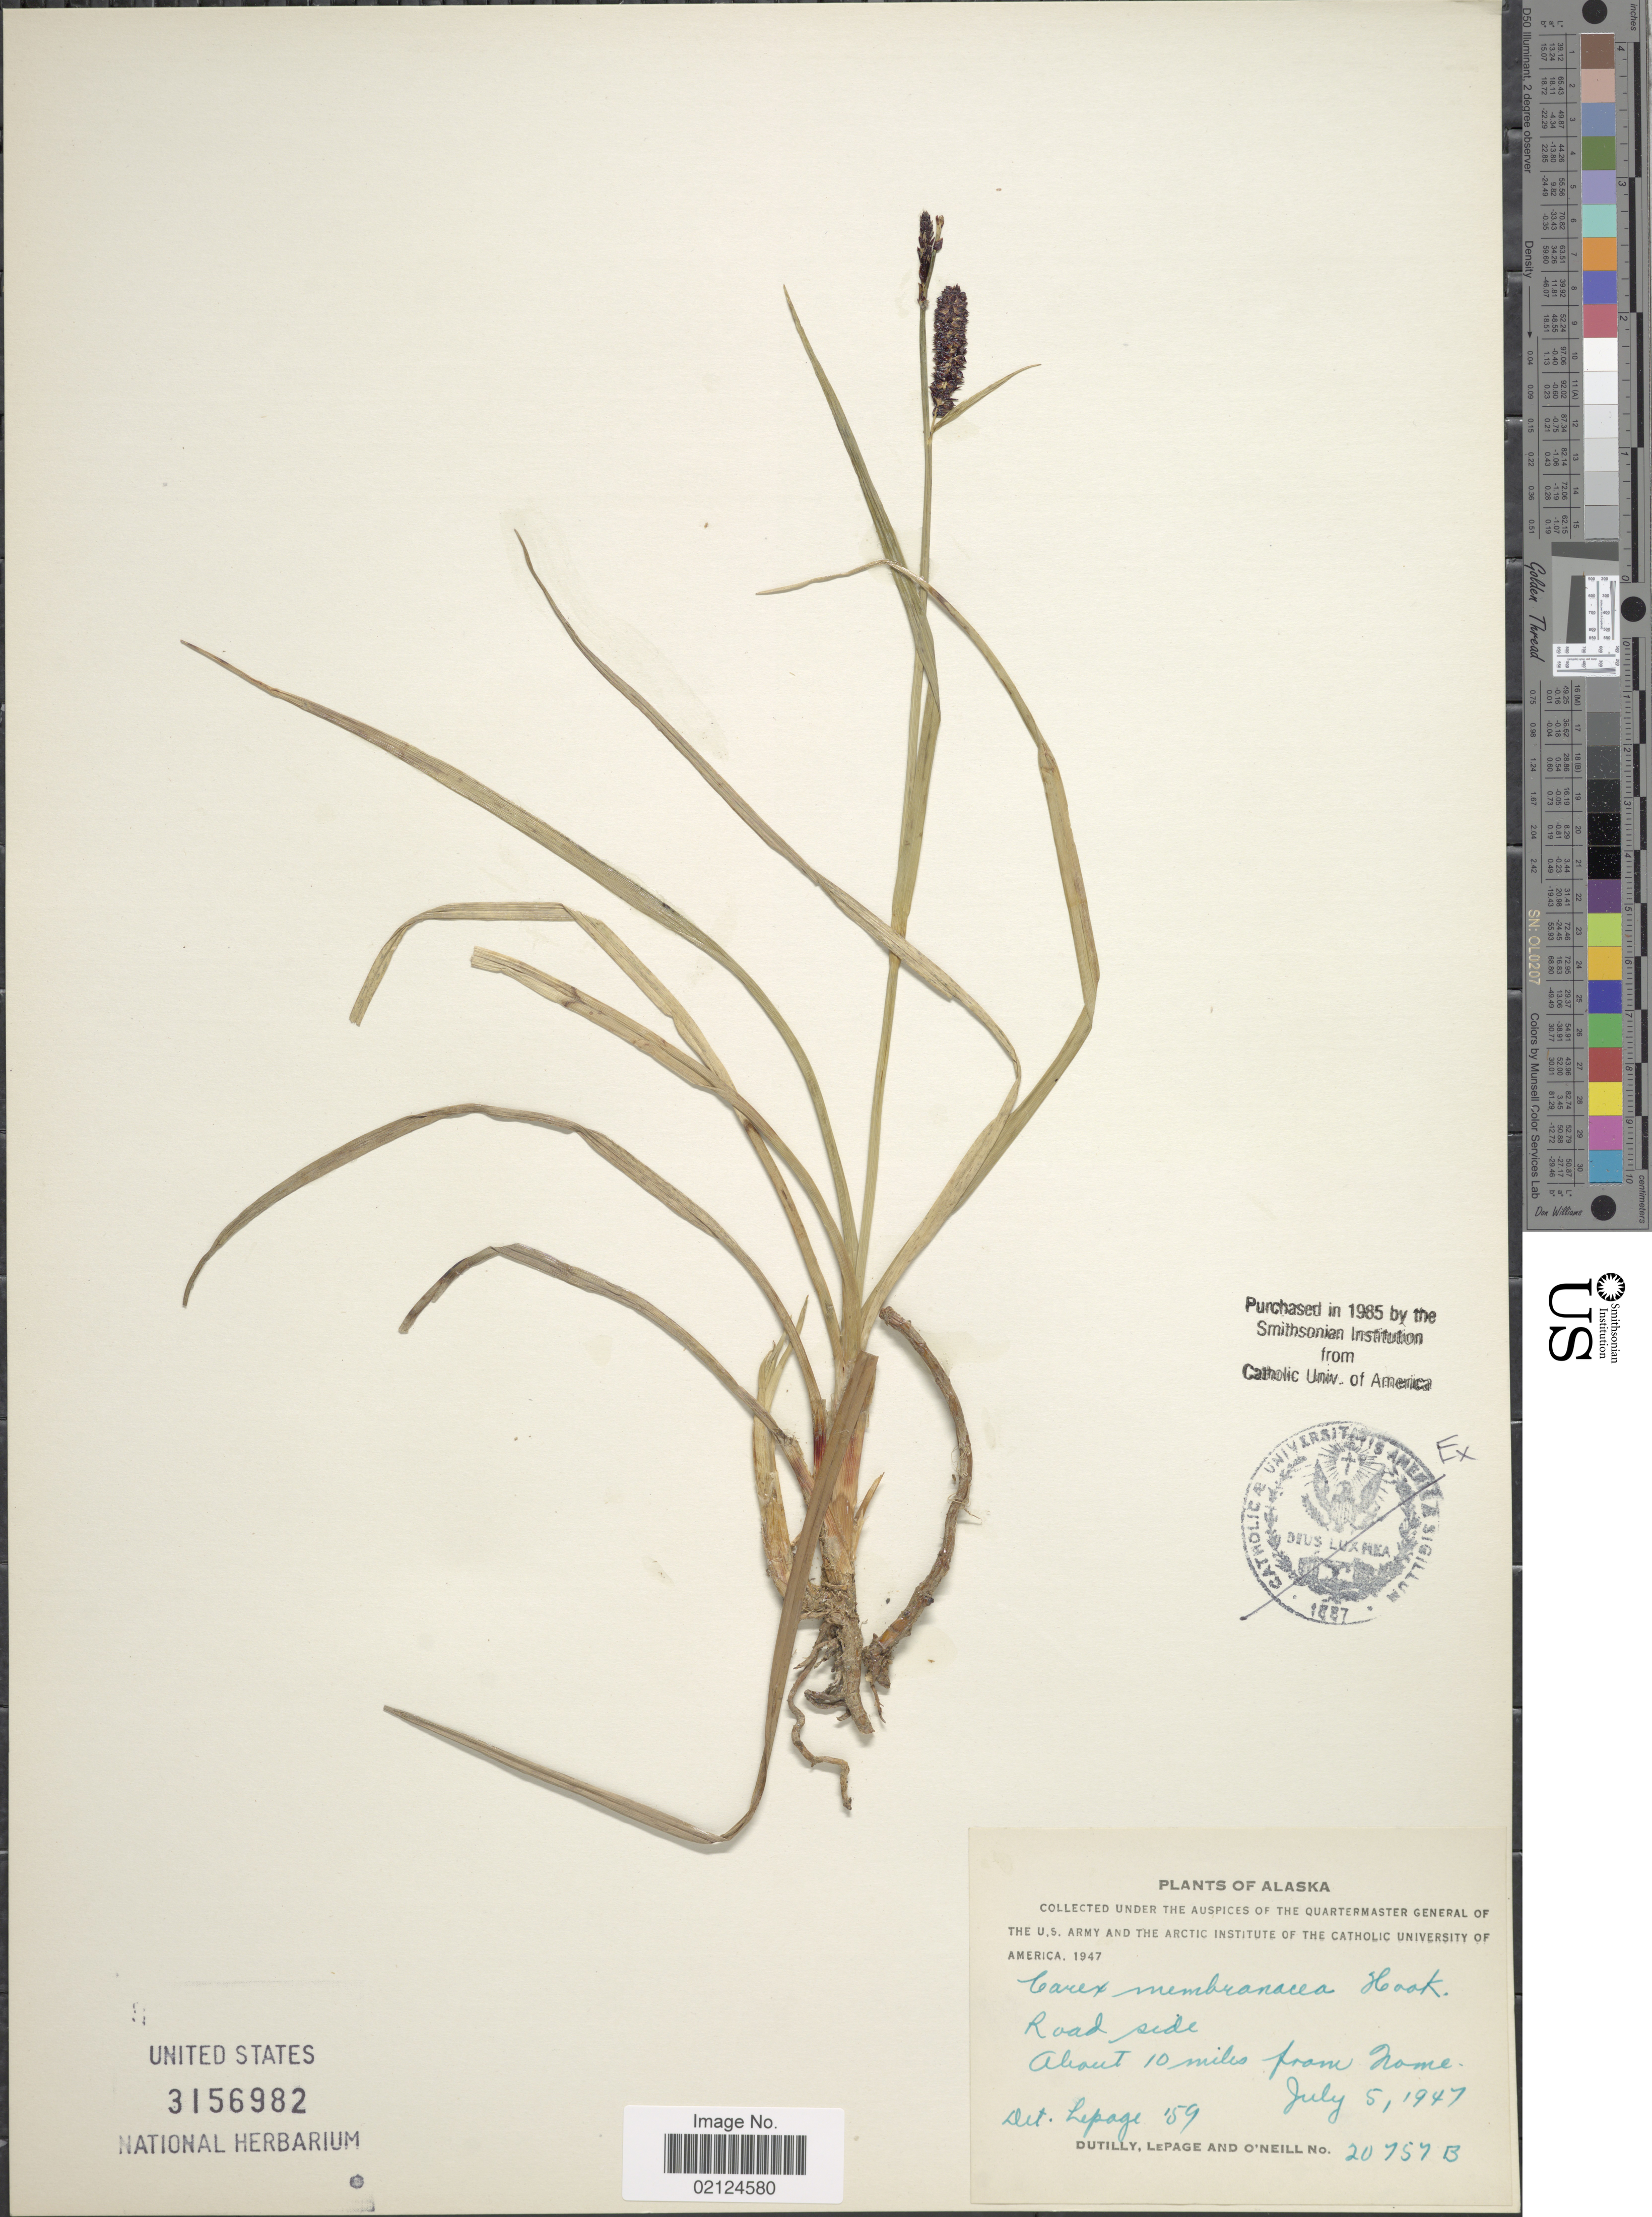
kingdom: Plantae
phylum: Tracheophyta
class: Liliopsida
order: Poales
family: Cyperaceae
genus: Carex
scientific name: Carex membranacea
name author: Hook.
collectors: -. Dutilly, -. LePage & O' Neill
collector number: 20757B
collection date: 1947-07-05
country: United States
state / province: Alaska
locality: Road side About 10 miles from Nome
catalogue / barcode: US 3156982